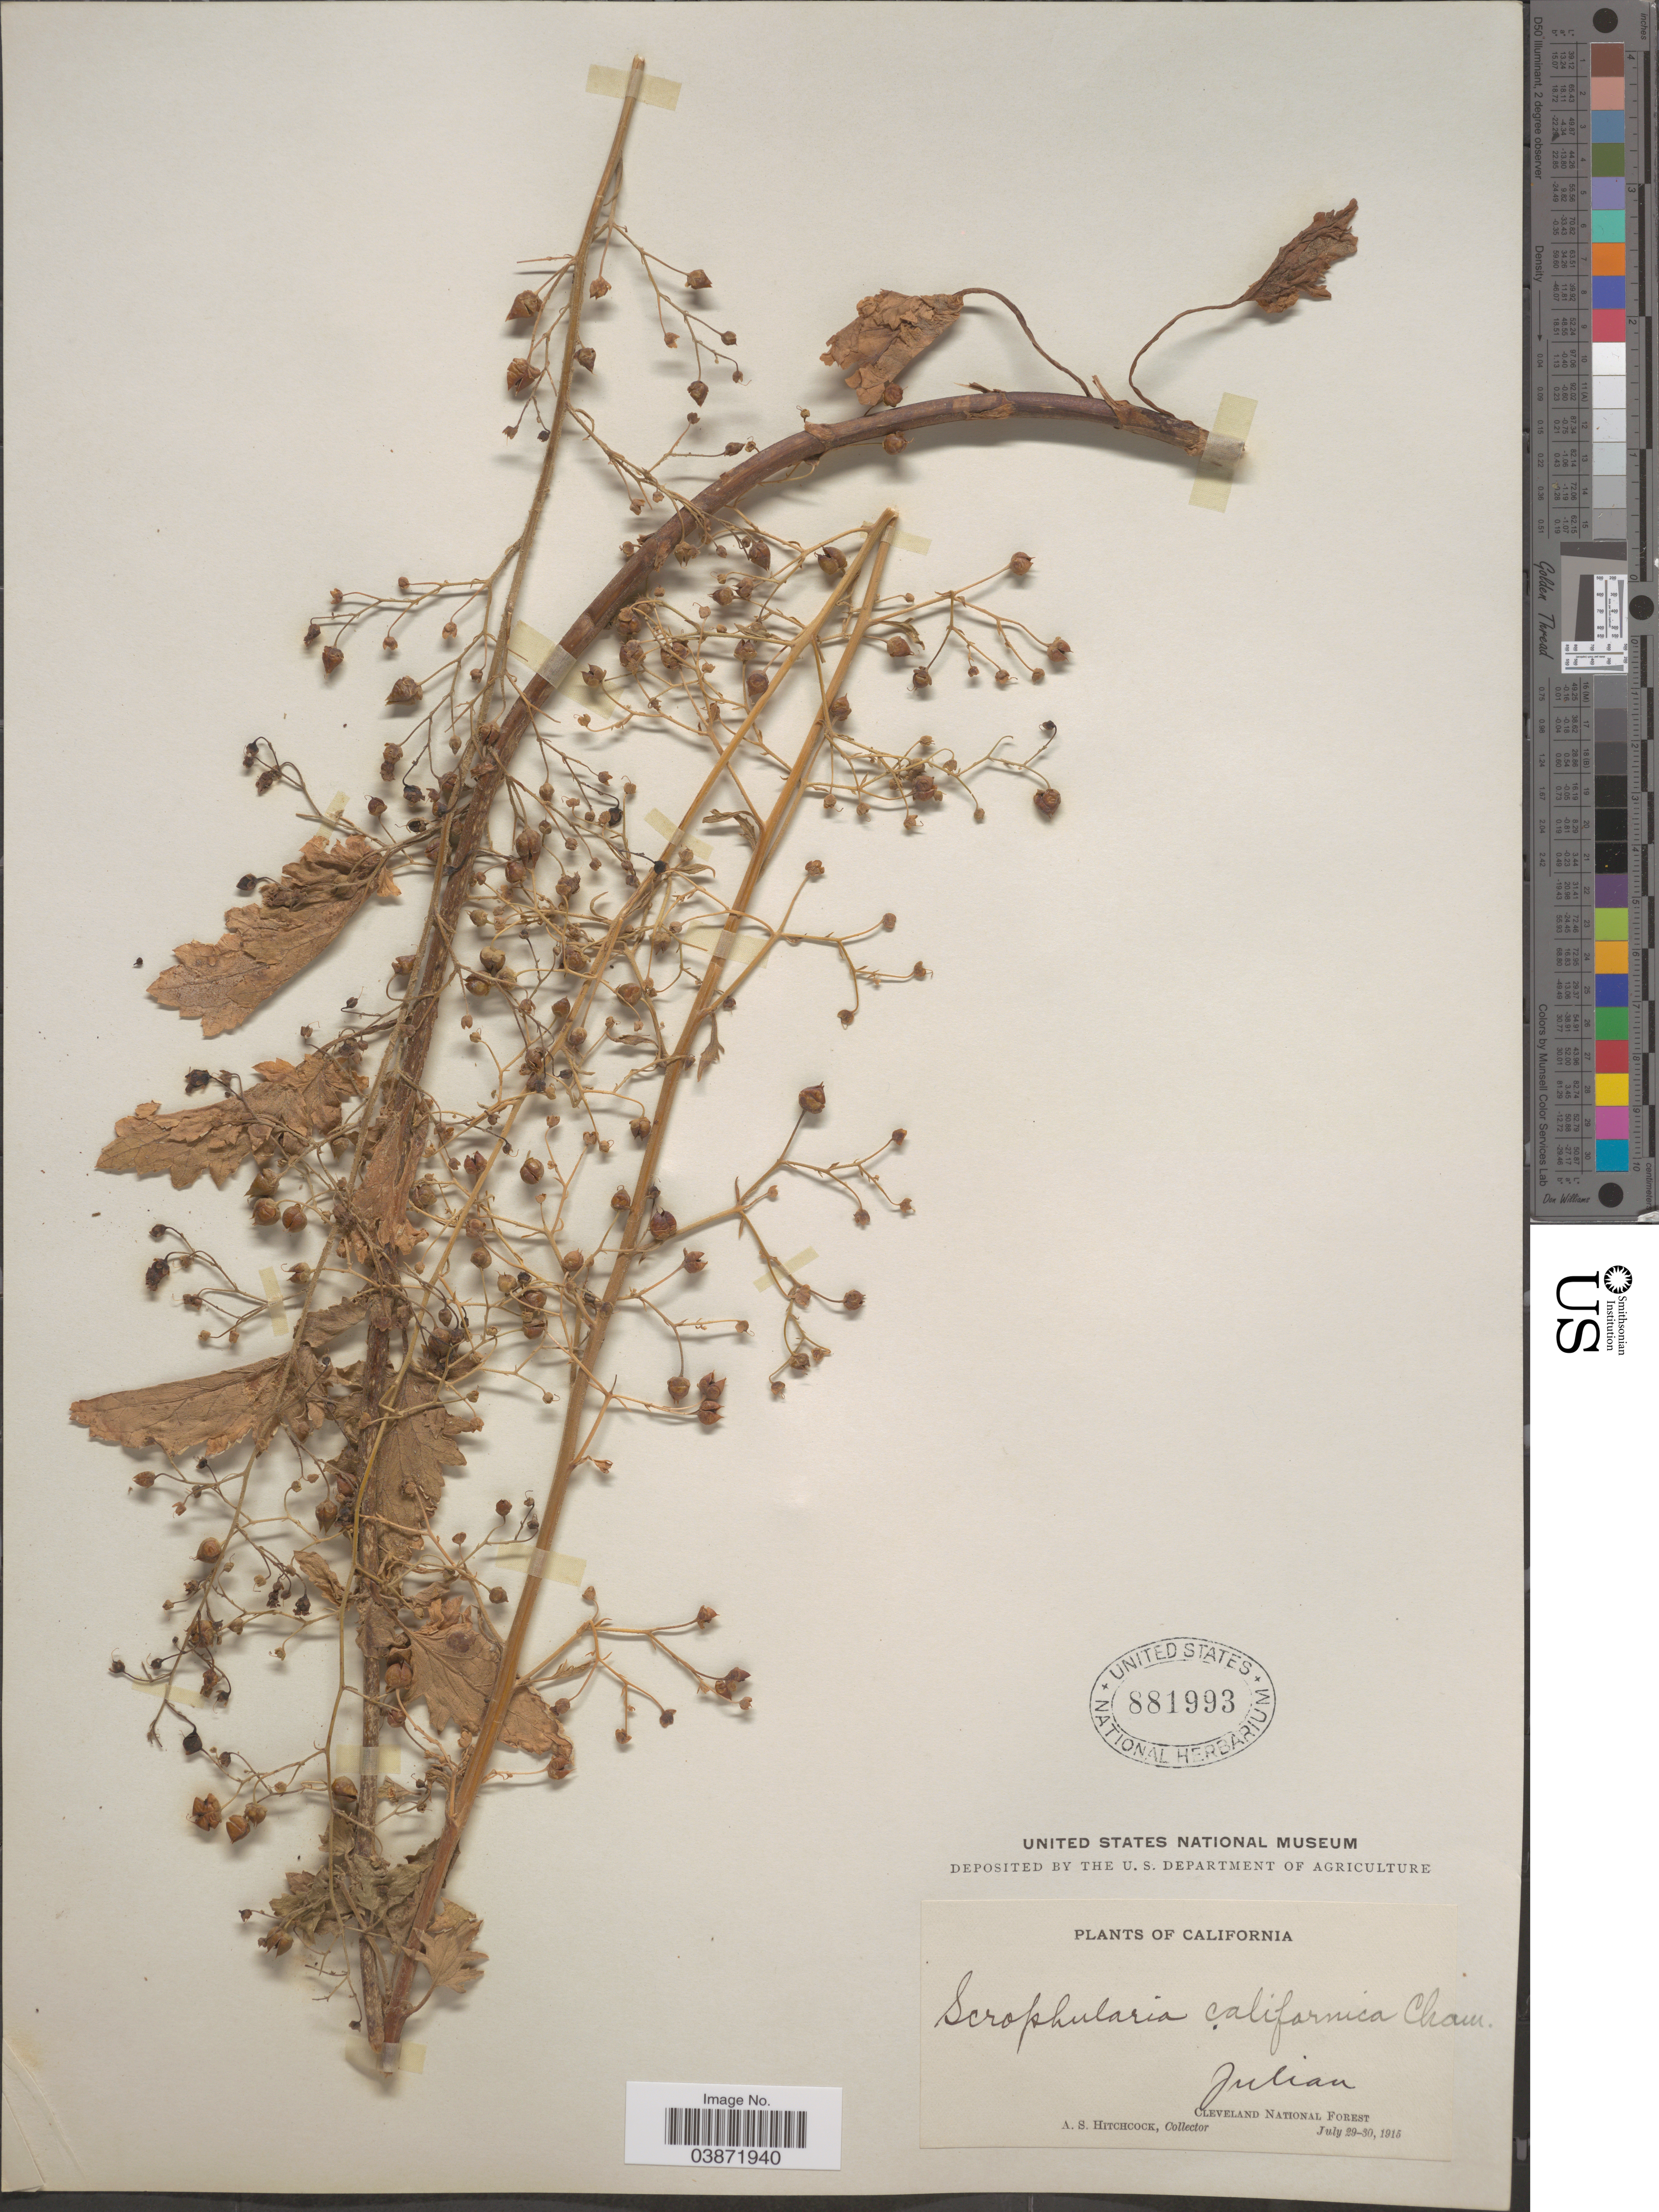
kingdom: Plantae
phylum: Tracheophyta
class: Magnoliopsida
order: Lamiales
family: Scrophulariaceae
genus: Scrophularia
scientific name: Scrophularia californica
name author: Cham. & Schltdl.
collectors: A. S. Hitchcock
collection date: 1915-07-29/1915-07-30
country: United States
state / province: California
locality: Julian. Cleveland National Forest.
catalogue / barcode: US 881993